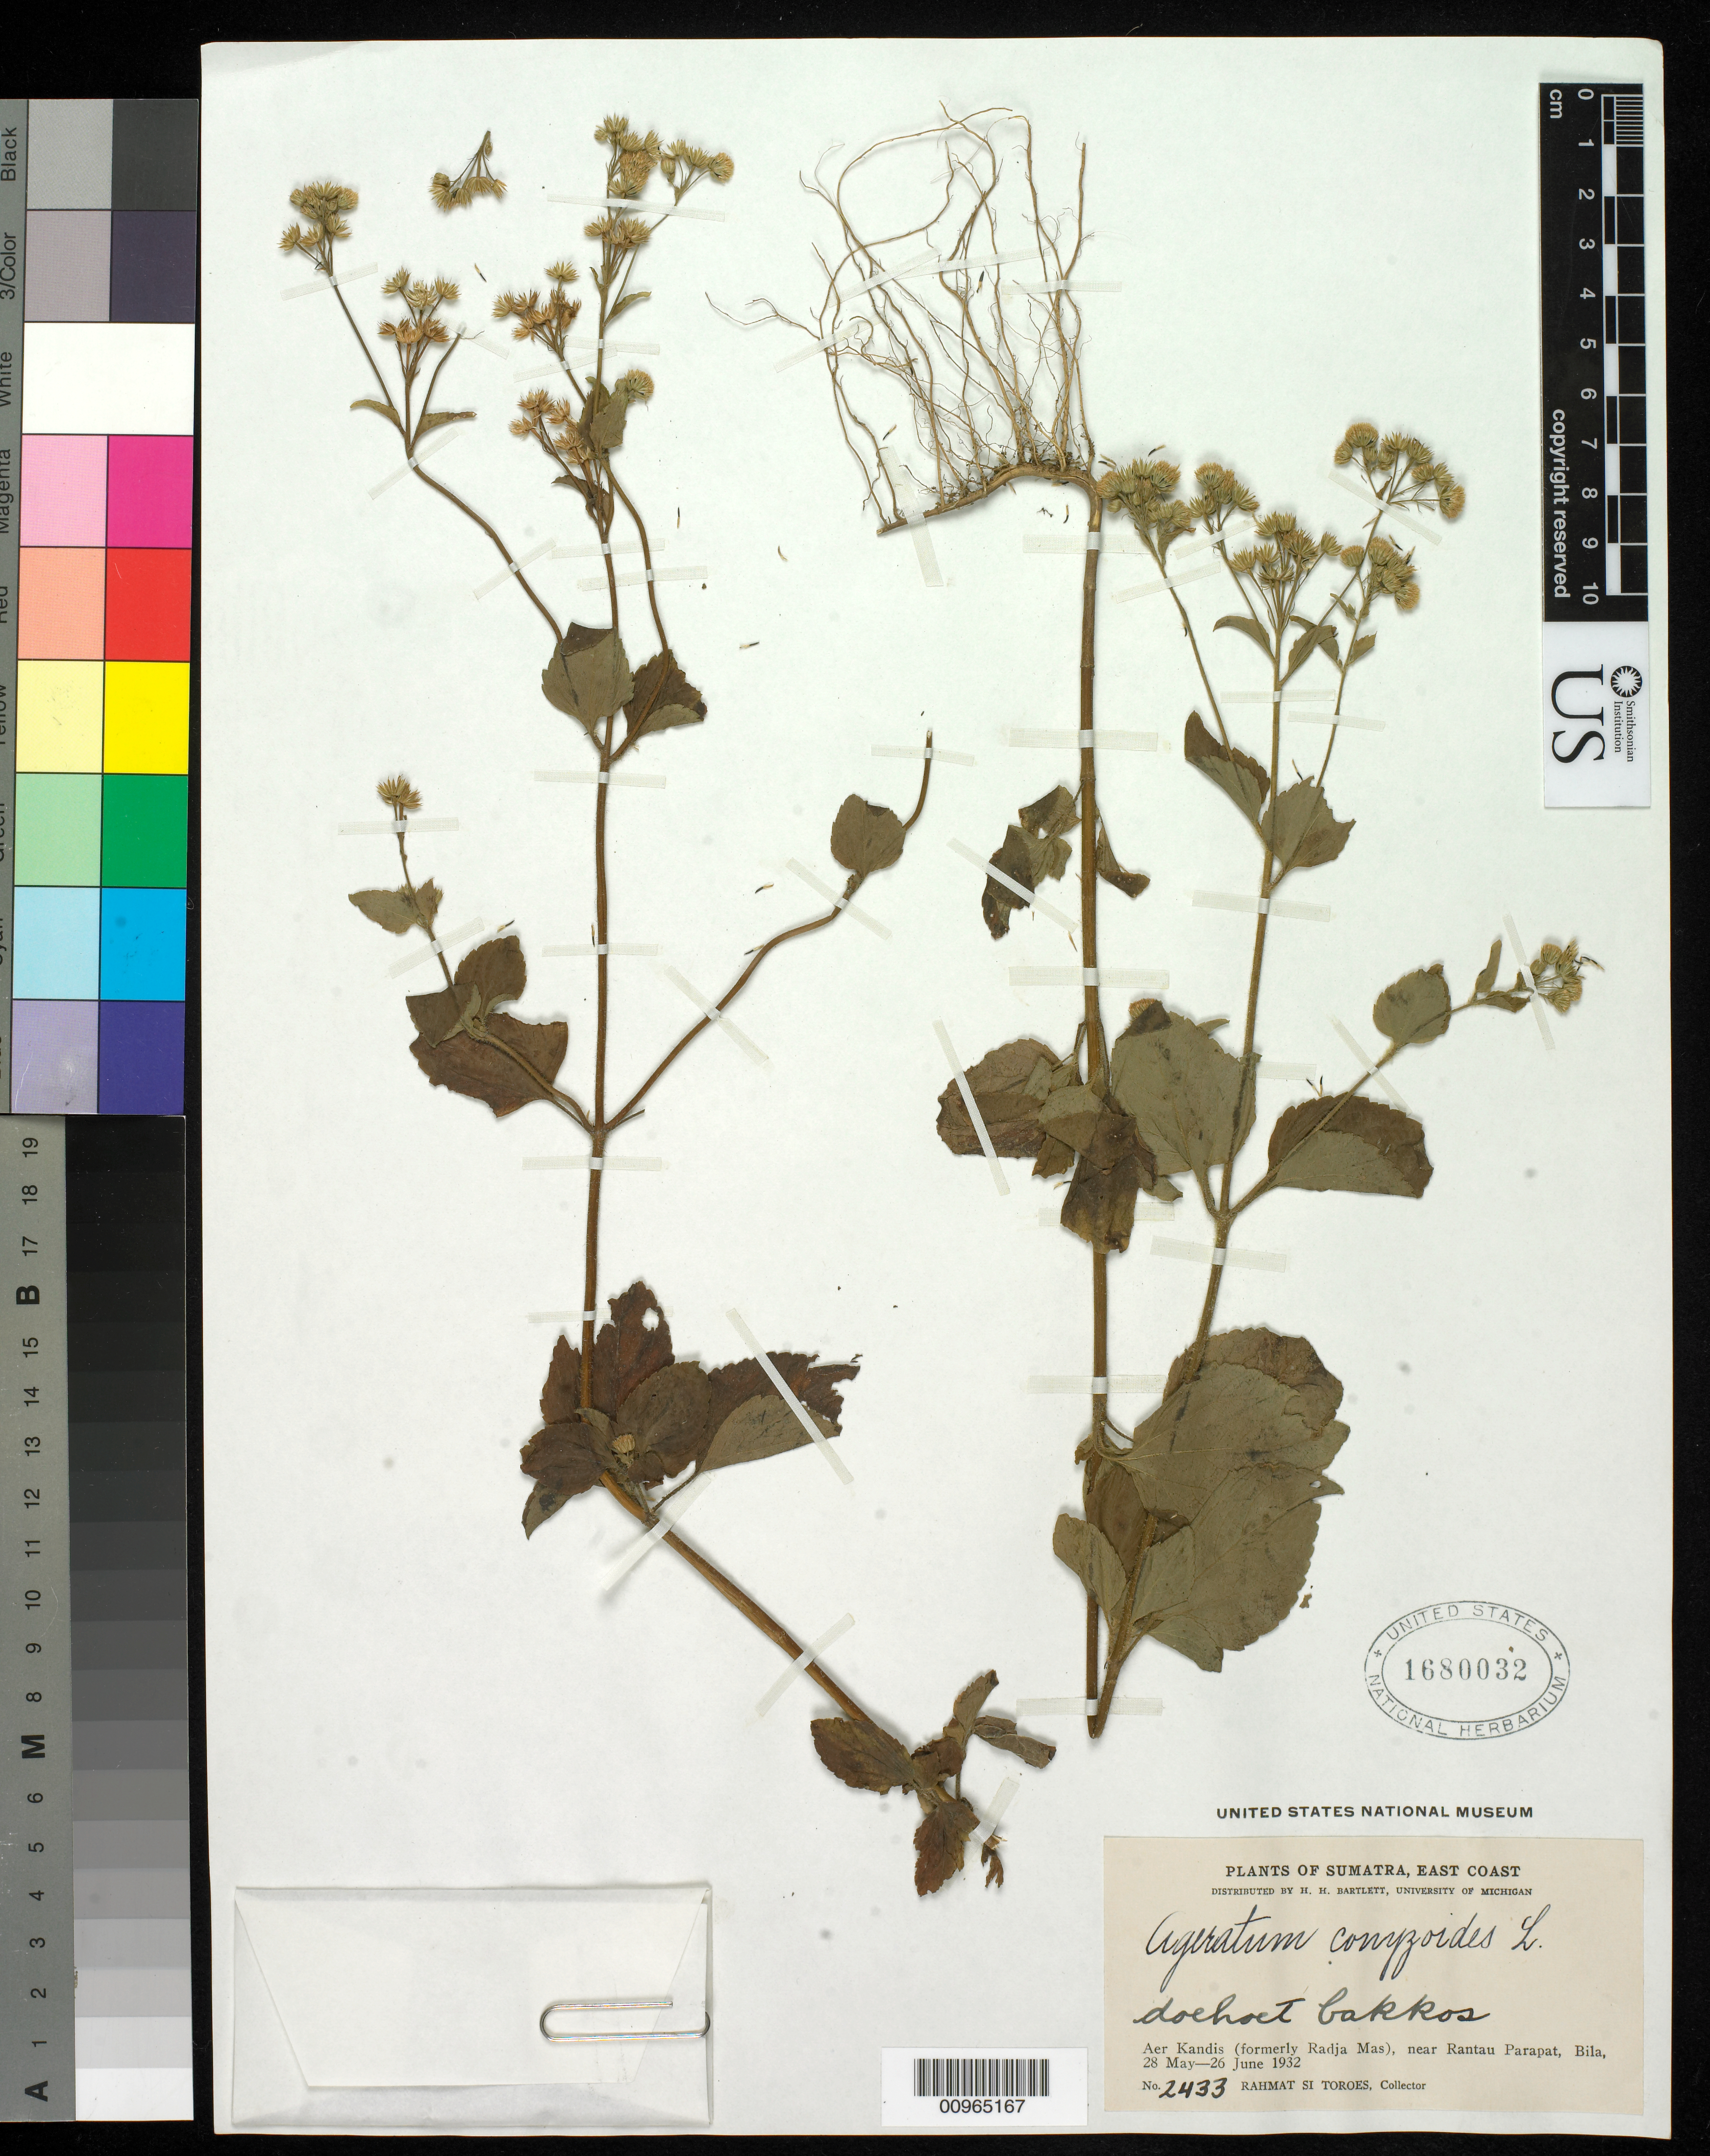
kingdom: Plantae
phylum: Tracheophyta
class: Magnoliopsida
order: Asterales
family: Asteraceae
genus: Ageratum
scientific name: Ageratum conyzoides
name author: L.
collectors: A. Cuadra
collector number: A 1108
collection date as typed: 20 Nov 1947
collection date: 1947-11-20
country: Malaysia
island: Borneo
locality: Elopura, Sandakan, Segaliud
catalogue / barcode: US 1680032